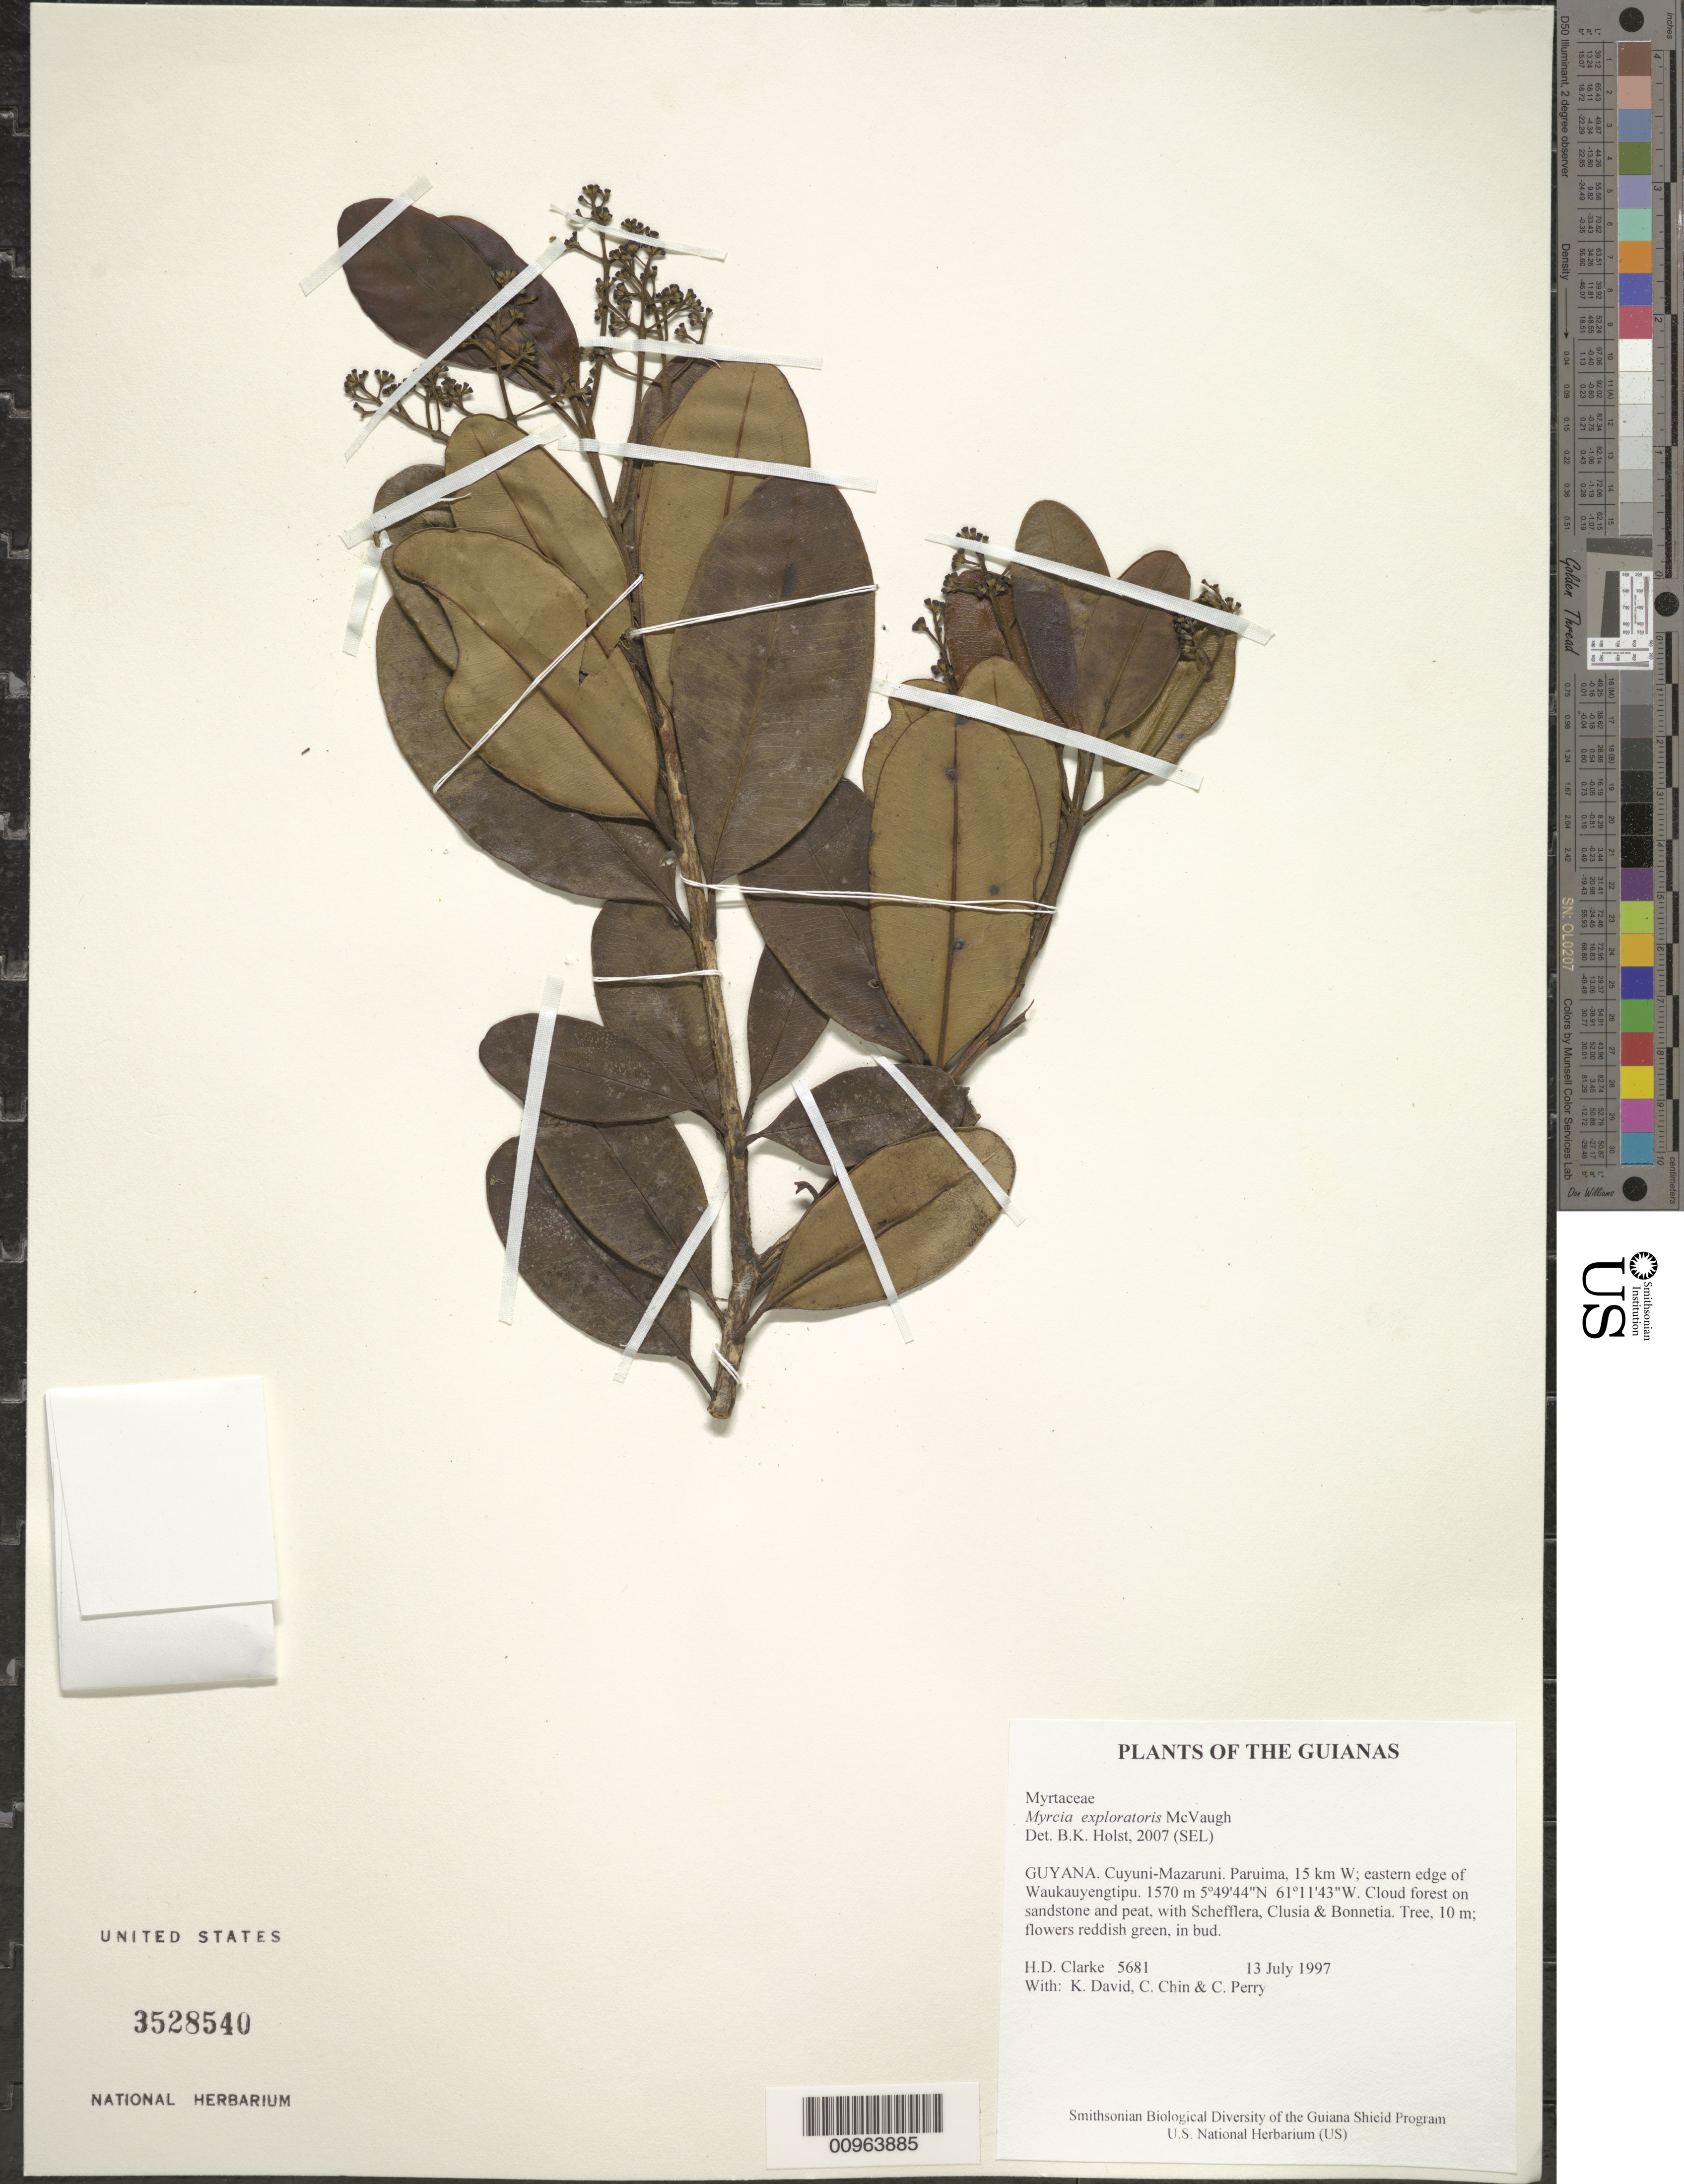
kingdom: Plantae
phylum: Tracheophyta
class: Magnoliopsida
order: Myrtales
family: Myrtaceae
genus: Myrcia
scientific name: Myrcia exploratoris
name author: McVaugh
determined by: Holst, Bruce K.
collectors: H. D. Clarke, K. David, C. Chin & C. Perry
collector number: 5681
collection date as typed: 13 July 1997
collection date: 1997-07-13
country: Guyana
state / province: Cuyuni-Mazaruni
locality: Paruima, 15 km W; eastern edge of Waukauyengtipu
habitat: Cloud forest on sandstone and peat, with Schefflera, Clusia & Bonnetia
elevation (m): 1570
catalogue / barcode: US 3528540